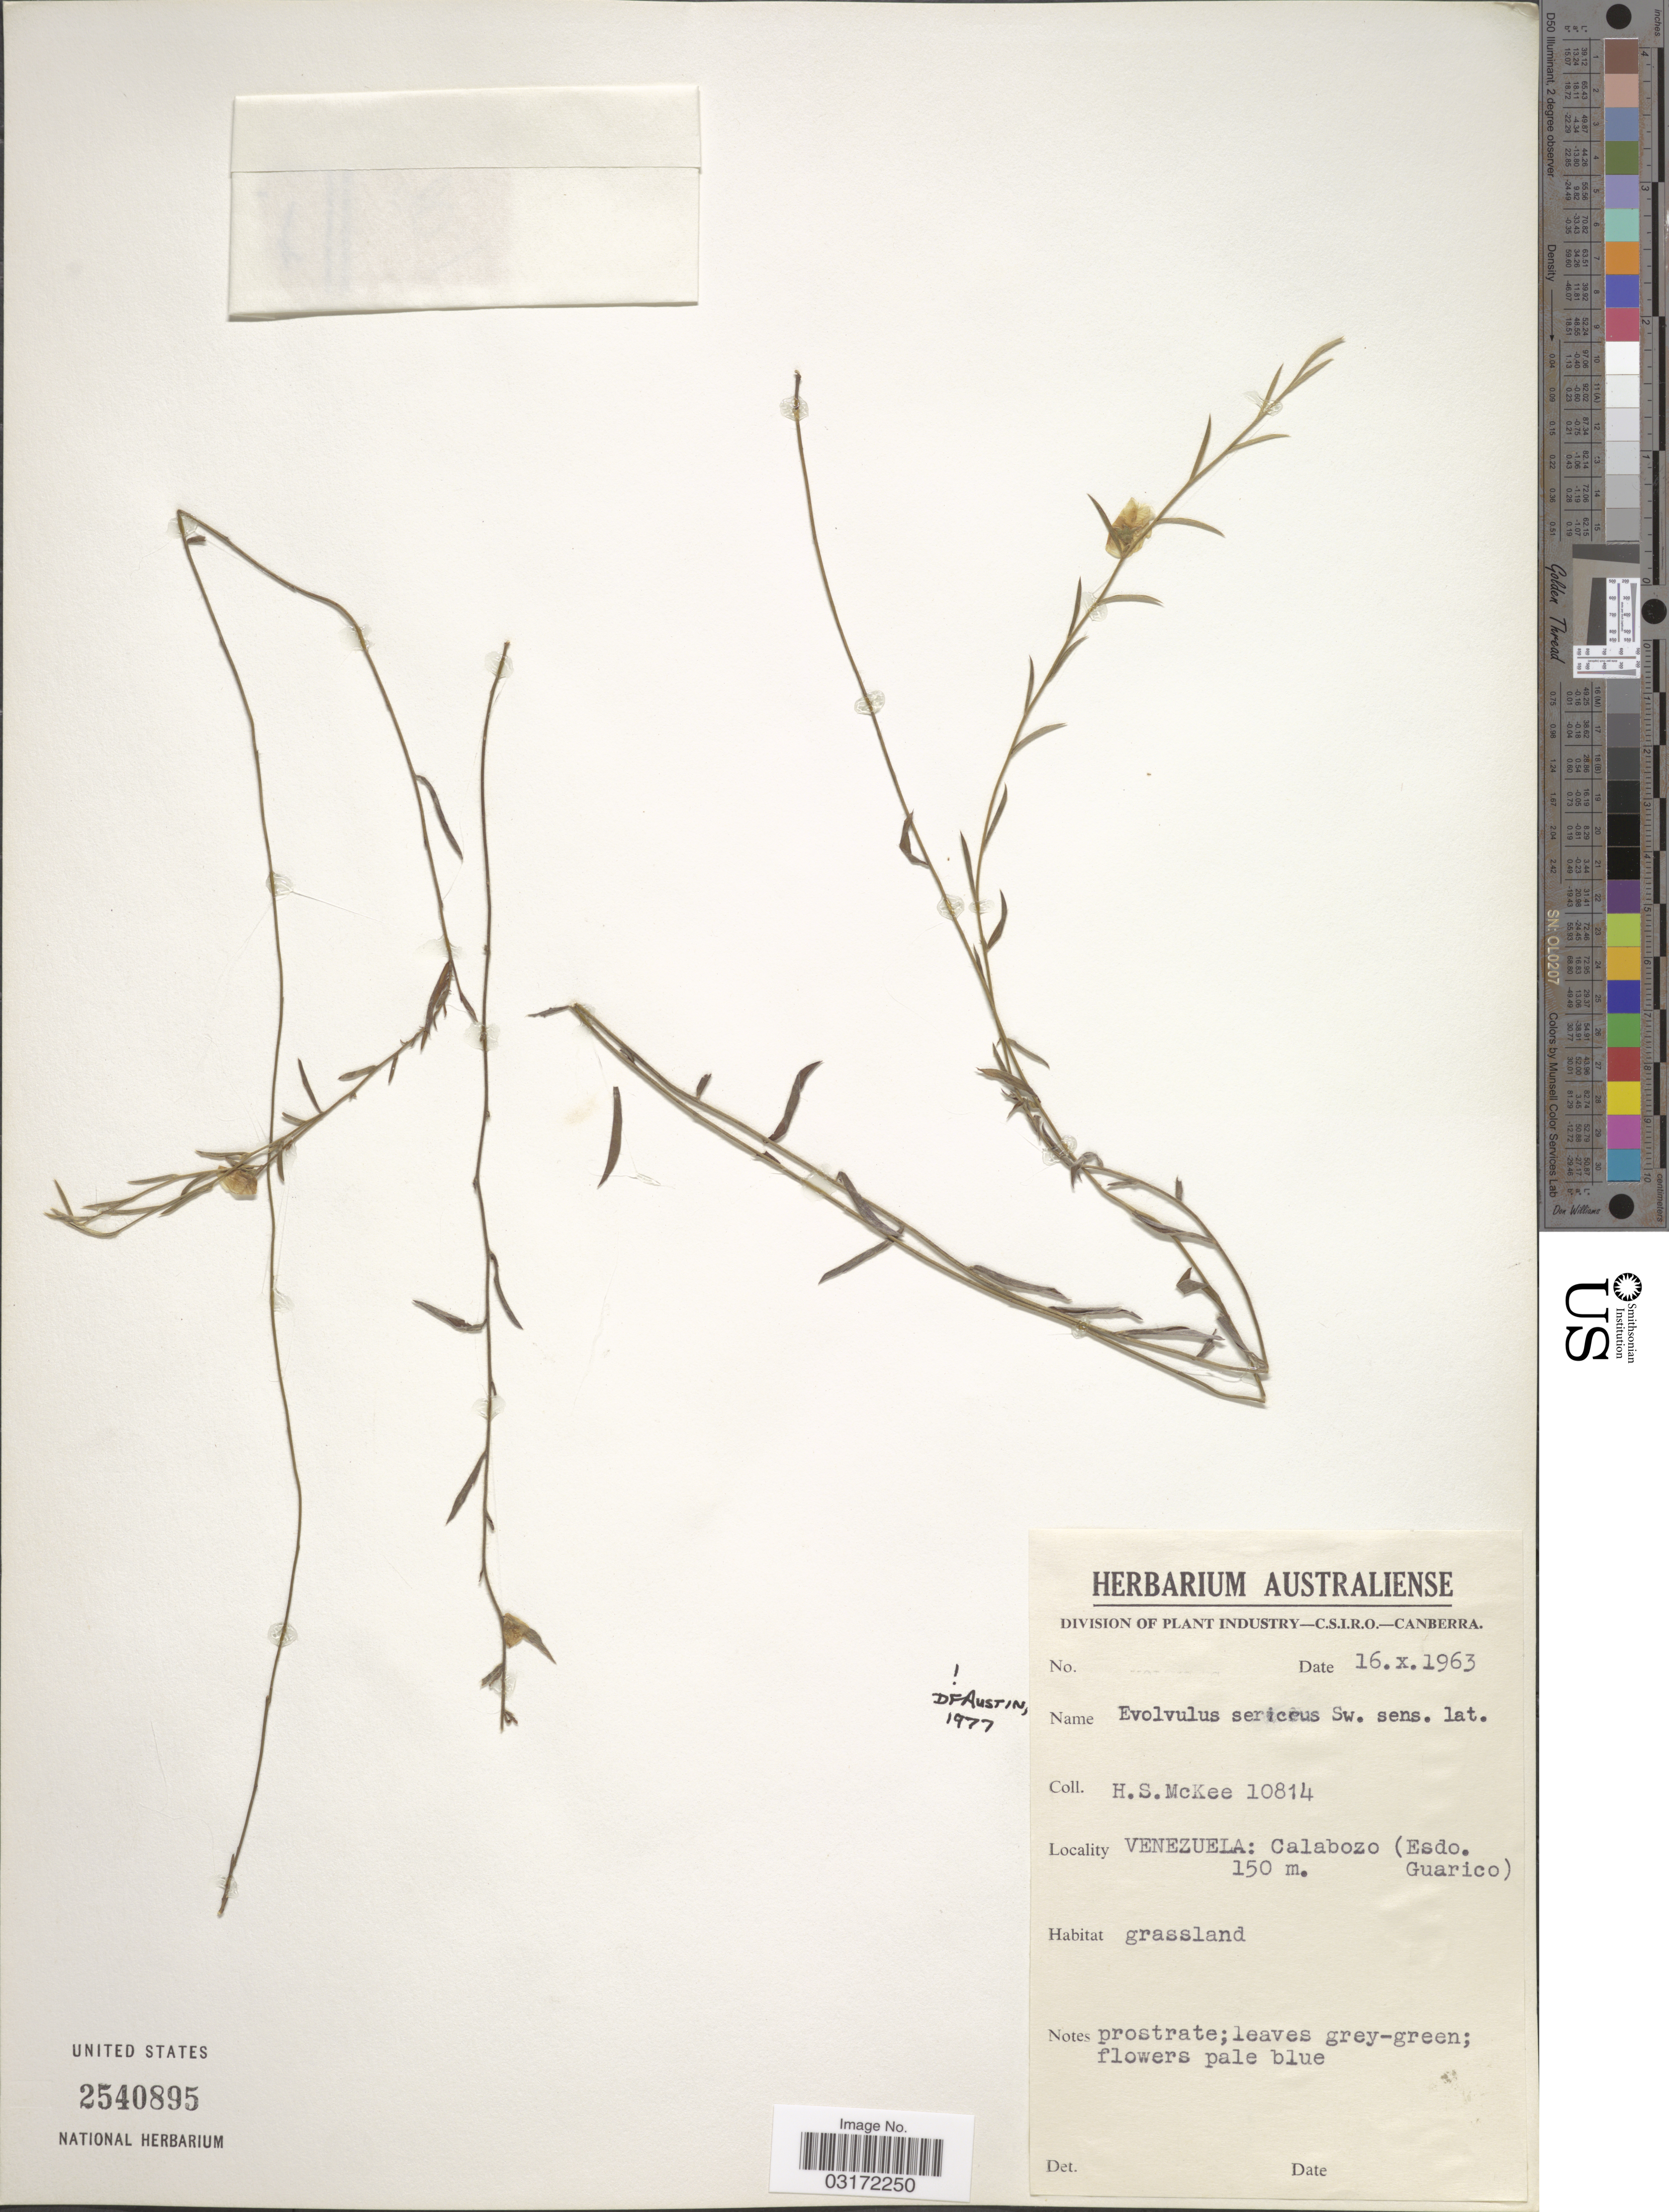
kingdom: Plantae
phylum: Tracheophyta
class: Magnoliopsida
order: Solanales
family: Convolvulaceae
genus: Evolvulus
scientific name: Evolvulus sericeus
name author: Sw.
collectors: H. S. McKee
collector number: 10814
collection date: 1963-10-16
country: Venezuela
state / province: Guárico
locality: Calabozo.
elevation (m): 150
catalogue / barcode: US 2540895